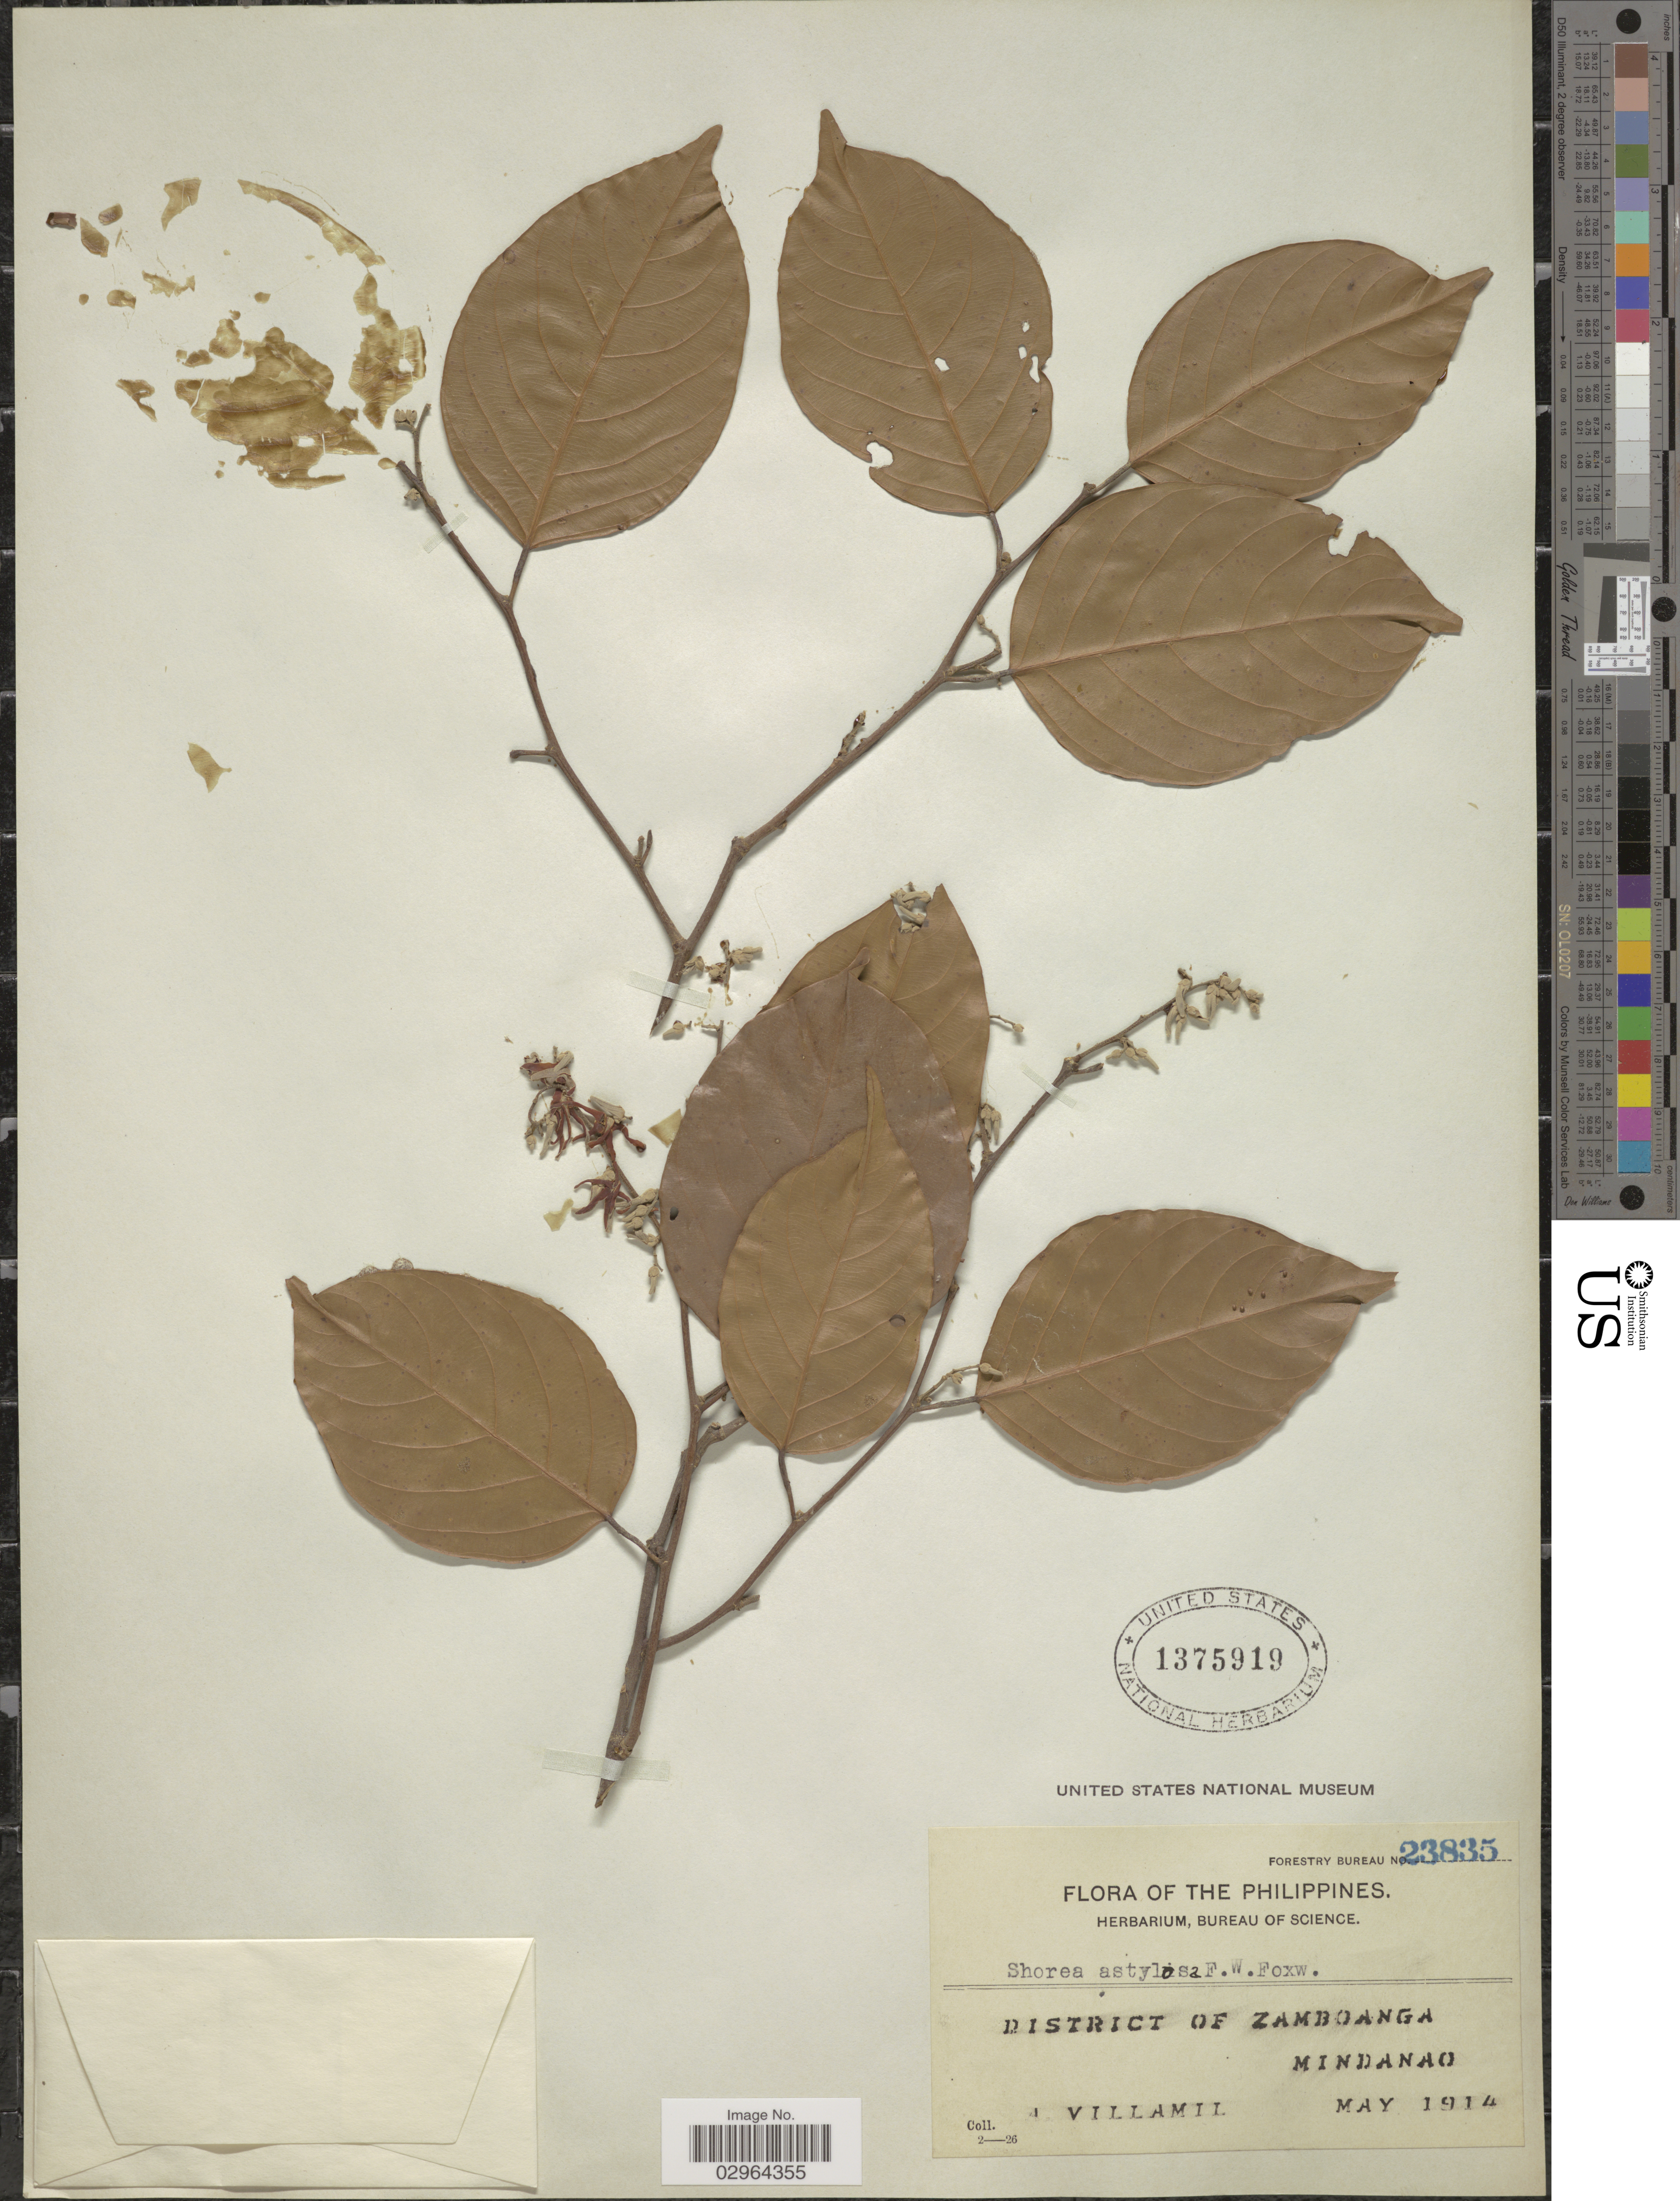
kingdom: Plantae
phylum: Tracheophyta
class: Magnoliopsida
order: Malvales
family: Dipterocarpaceae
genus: Shorea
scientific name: Shorea astylosa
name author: Foxw.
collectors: A. Villamil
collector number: Forestry Bureau 23835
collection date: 1914-05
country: Philippines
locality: District of Zamboanga. Mindanao.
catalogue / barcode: US 1375919